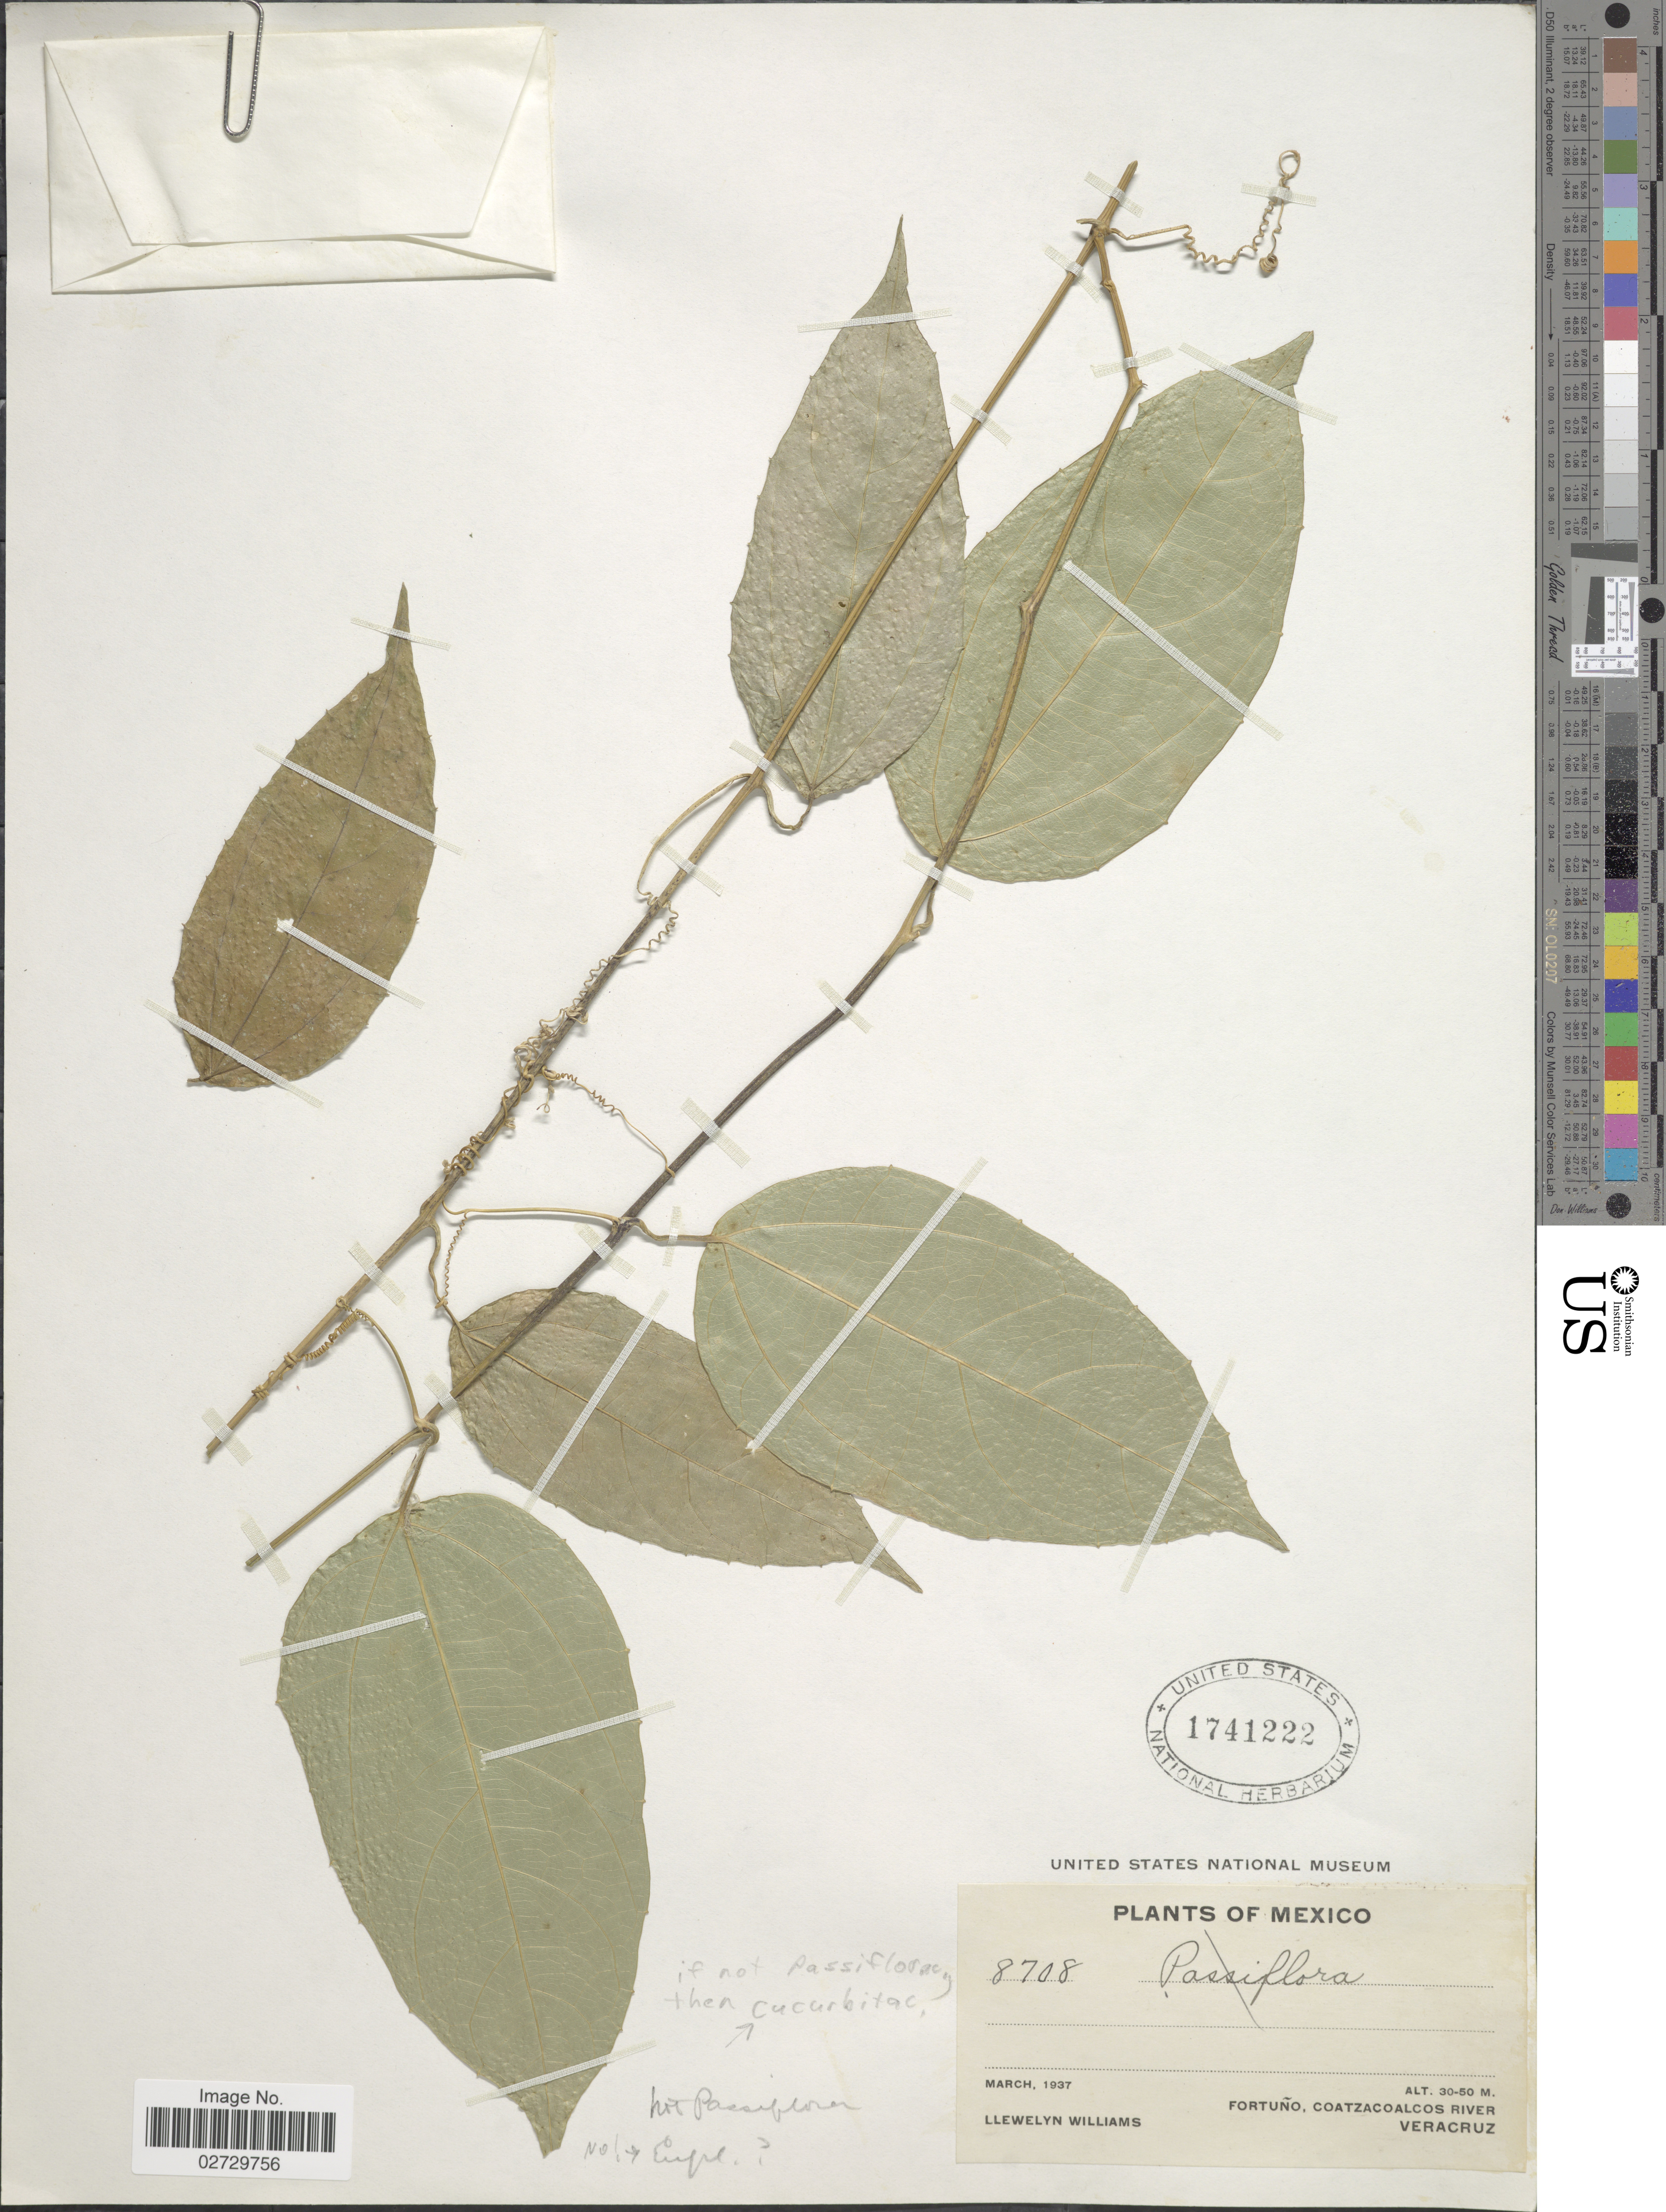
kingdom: Plantae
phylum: Tracheophyta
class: Magnoliopsida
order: Cucurbitales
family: Cucurbitaceae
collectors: Ll. Williams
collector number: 8708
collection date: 1937-03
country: Mexico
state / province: Veracruz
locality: Fortuno, Coatzacoalcos River, Veracruz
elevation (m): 30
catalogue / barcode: US 1741222